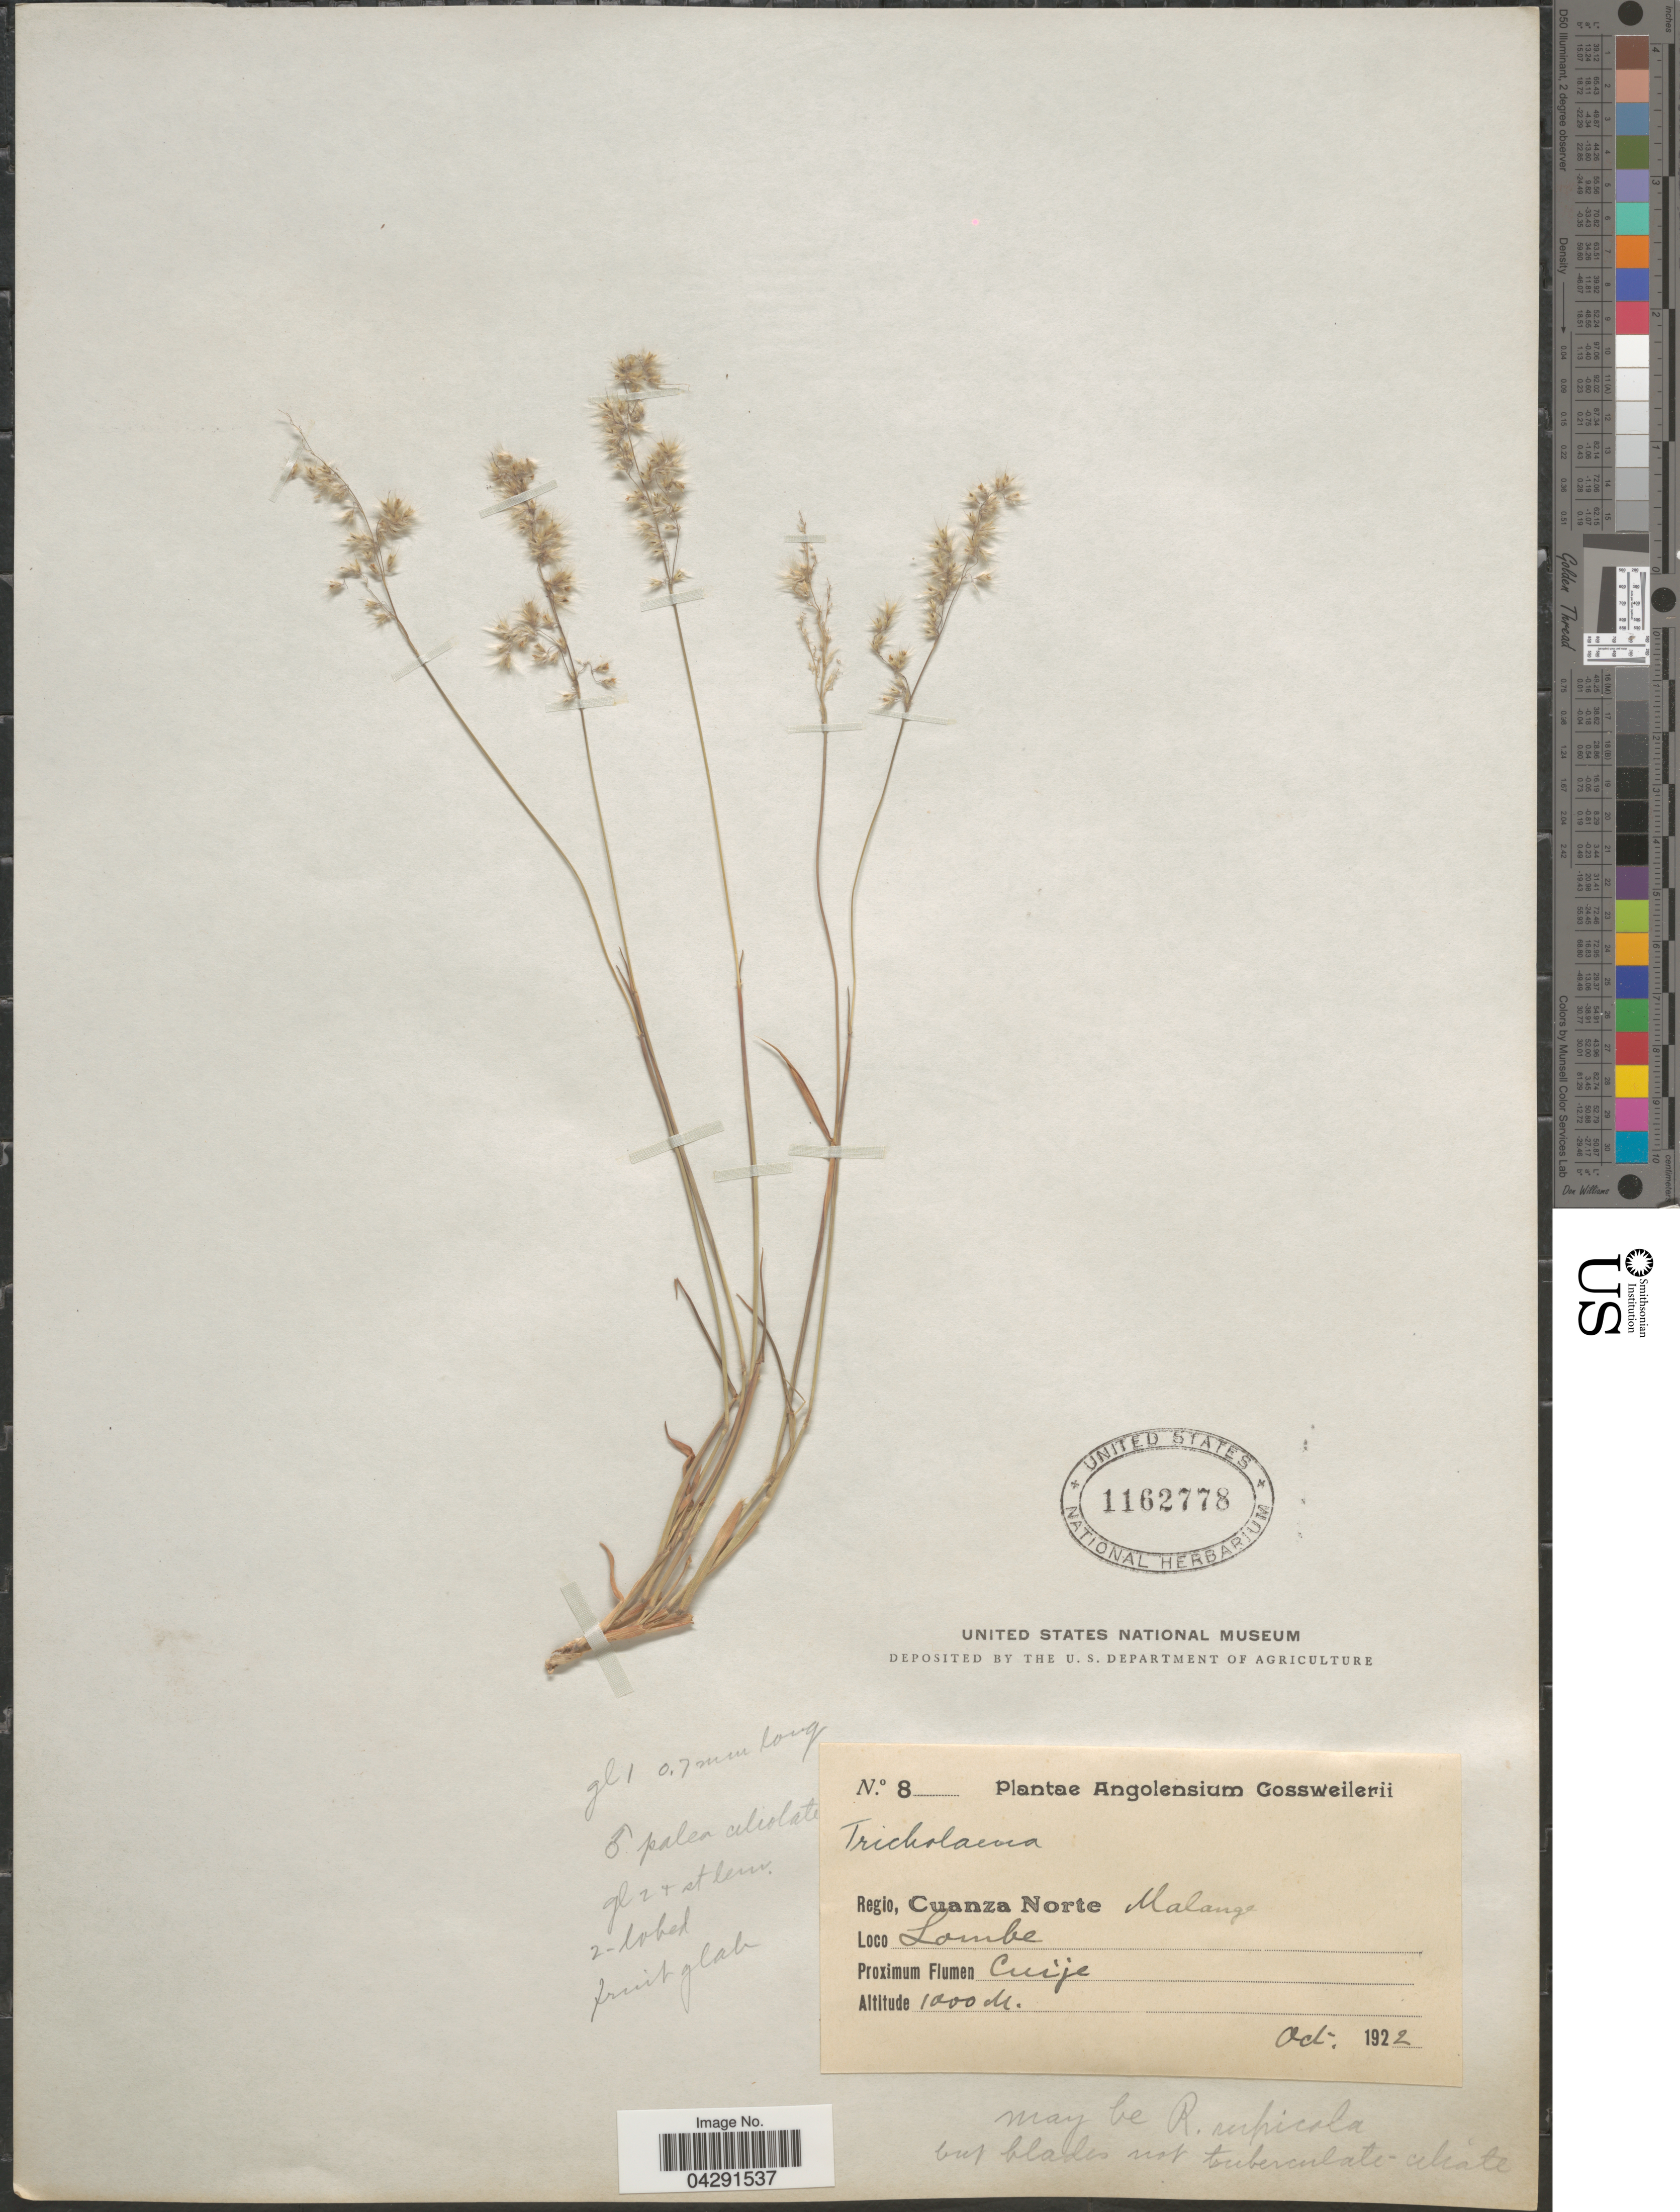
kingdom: Plantae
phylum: Tracheophyta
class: Liliopsida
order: Poales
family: Poaceae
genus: Melinis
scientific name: Melinis sp.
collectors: -. Gossweiler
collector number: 8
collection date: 1922-10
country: Angola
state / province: Cuanza Norte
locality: Regio, Malange. Lombe. Proximum Flumen Cuije.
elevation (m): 1000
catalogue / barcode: US 1162778